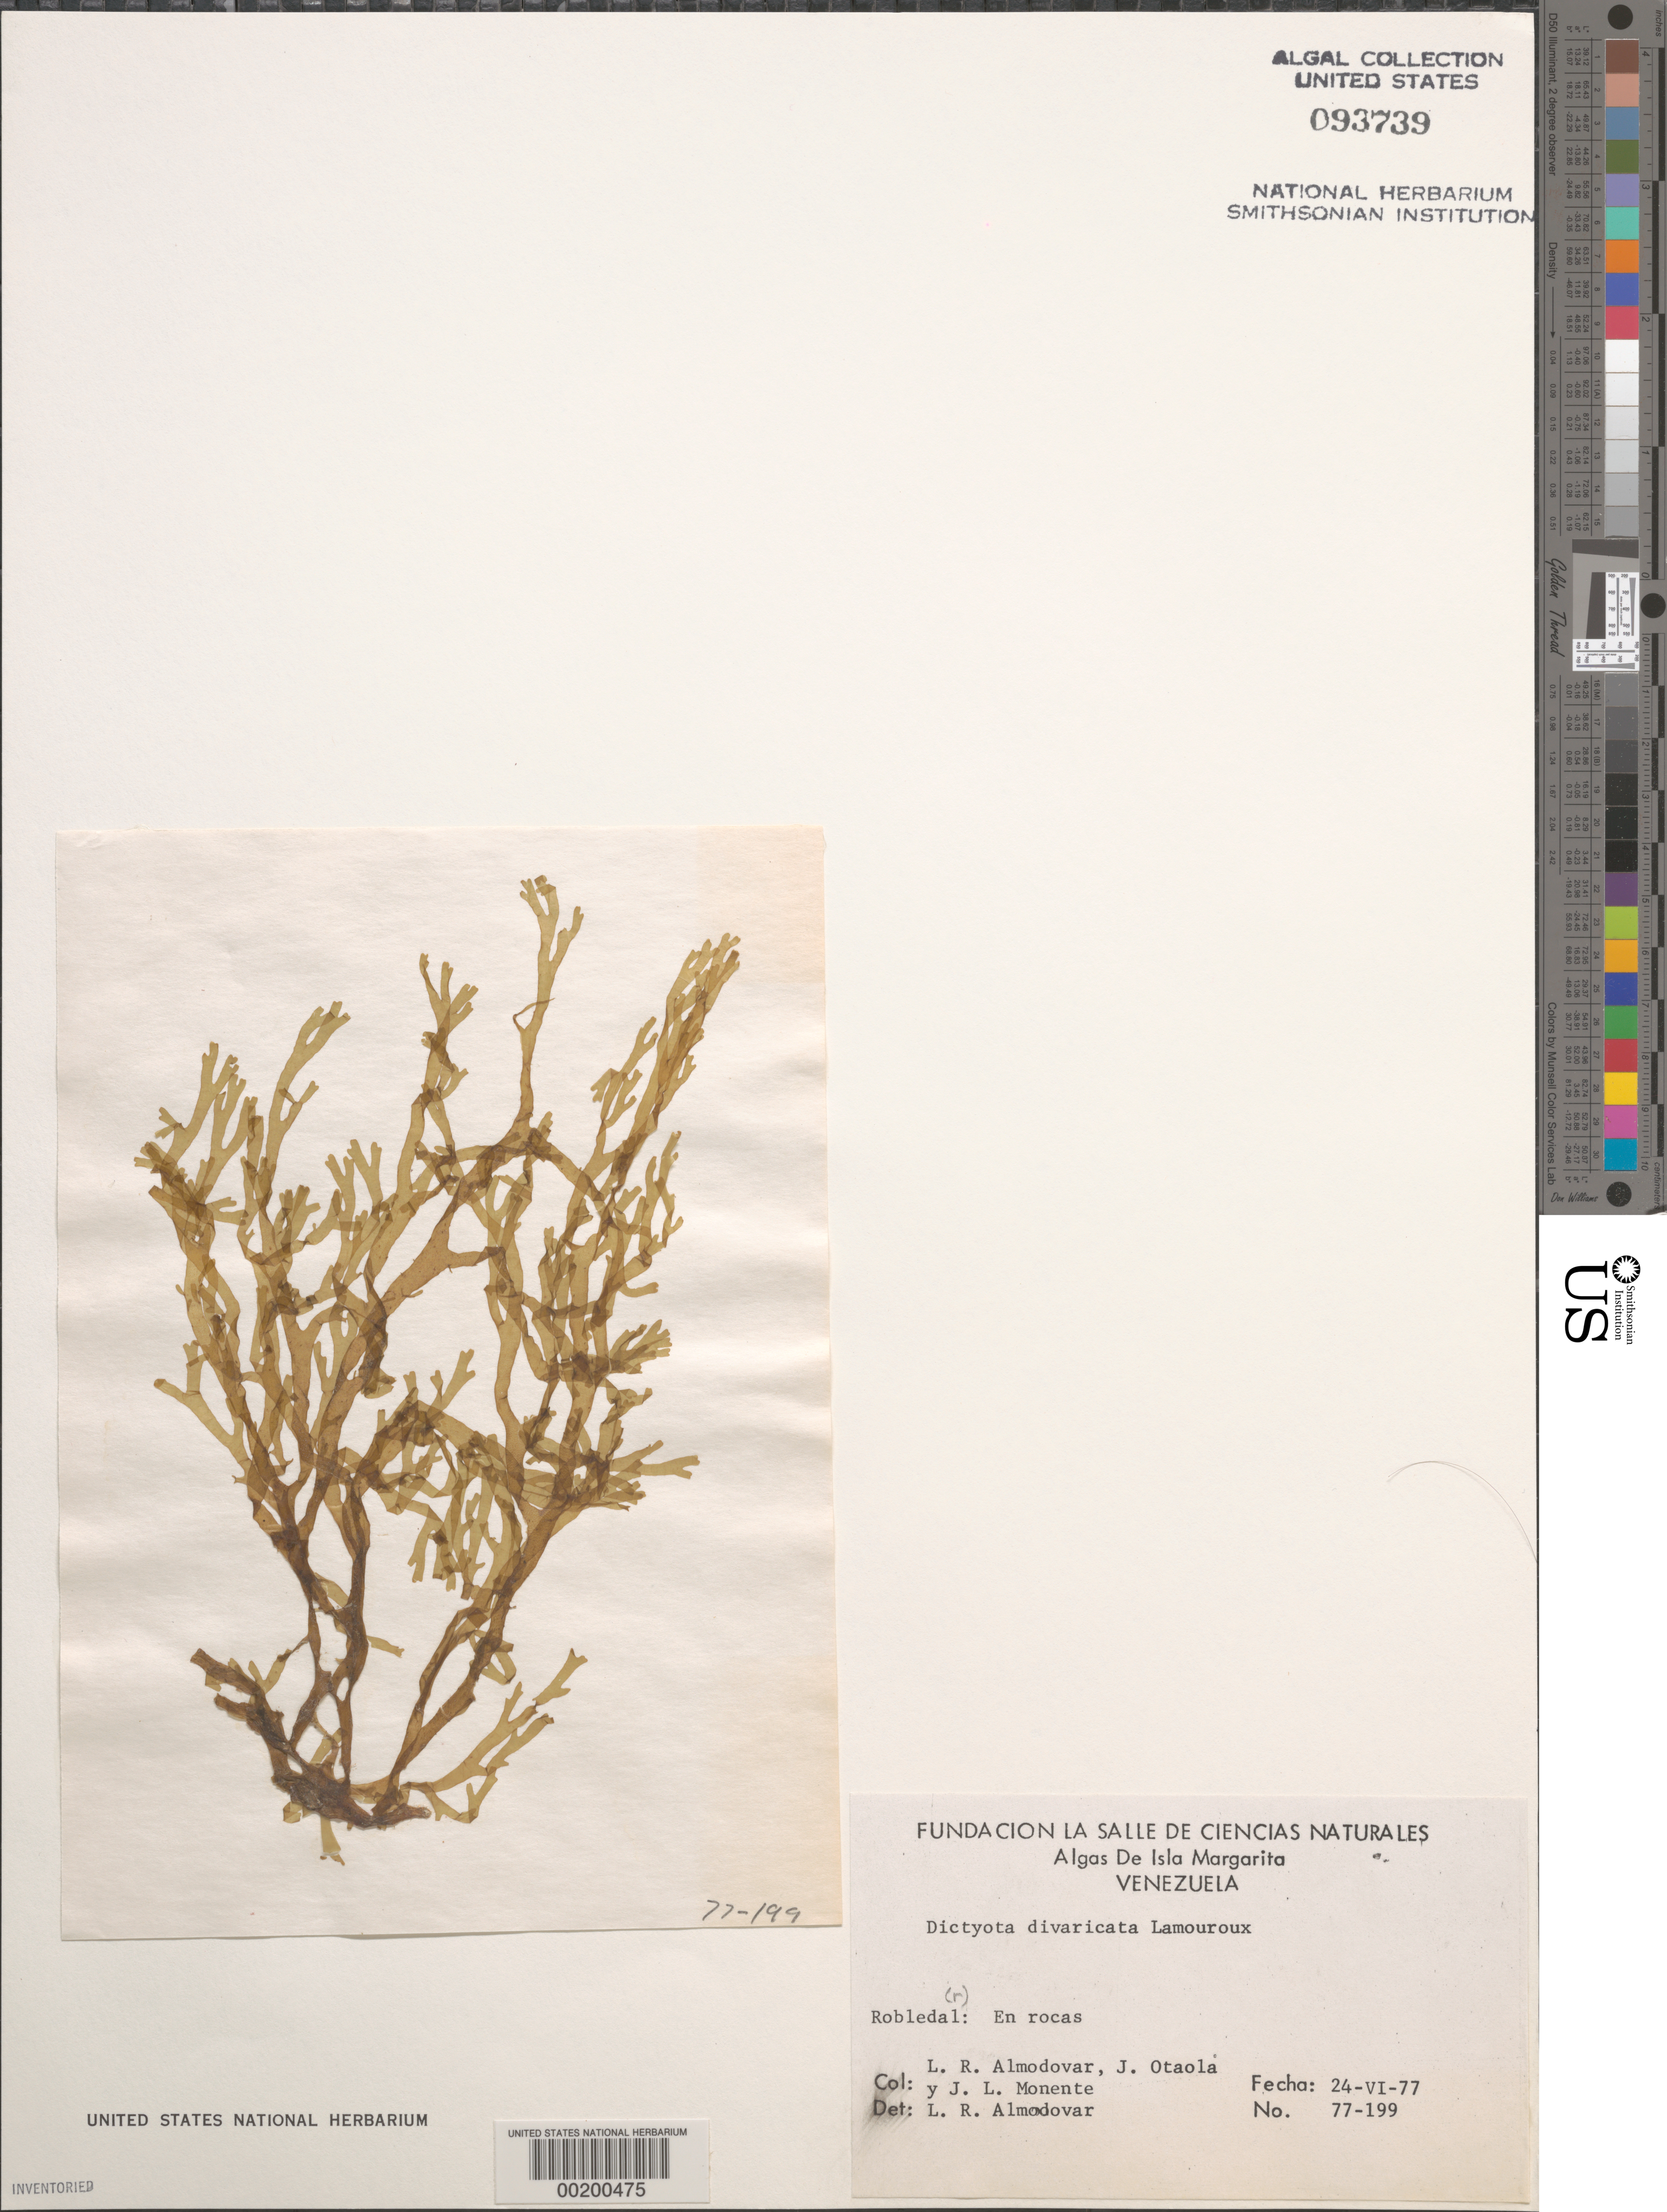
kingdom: Chromista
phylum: Ochrophyta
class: Phaeophyceae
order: Dictyotales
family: Dictyotaceae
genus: Dictyota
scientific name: Dictyota divaricata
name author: J.V.Lamouroux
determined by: Almodovar, L. R.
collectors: L. Almodovar, J. Otaola & J. Monento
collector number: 77-199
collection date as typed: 24 Jun 1977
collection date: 1977-06-24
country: Venezuela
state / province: Nueva Esparta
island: Margarita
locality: Robledar (robledal), isla de margarita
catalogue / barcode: US 93739